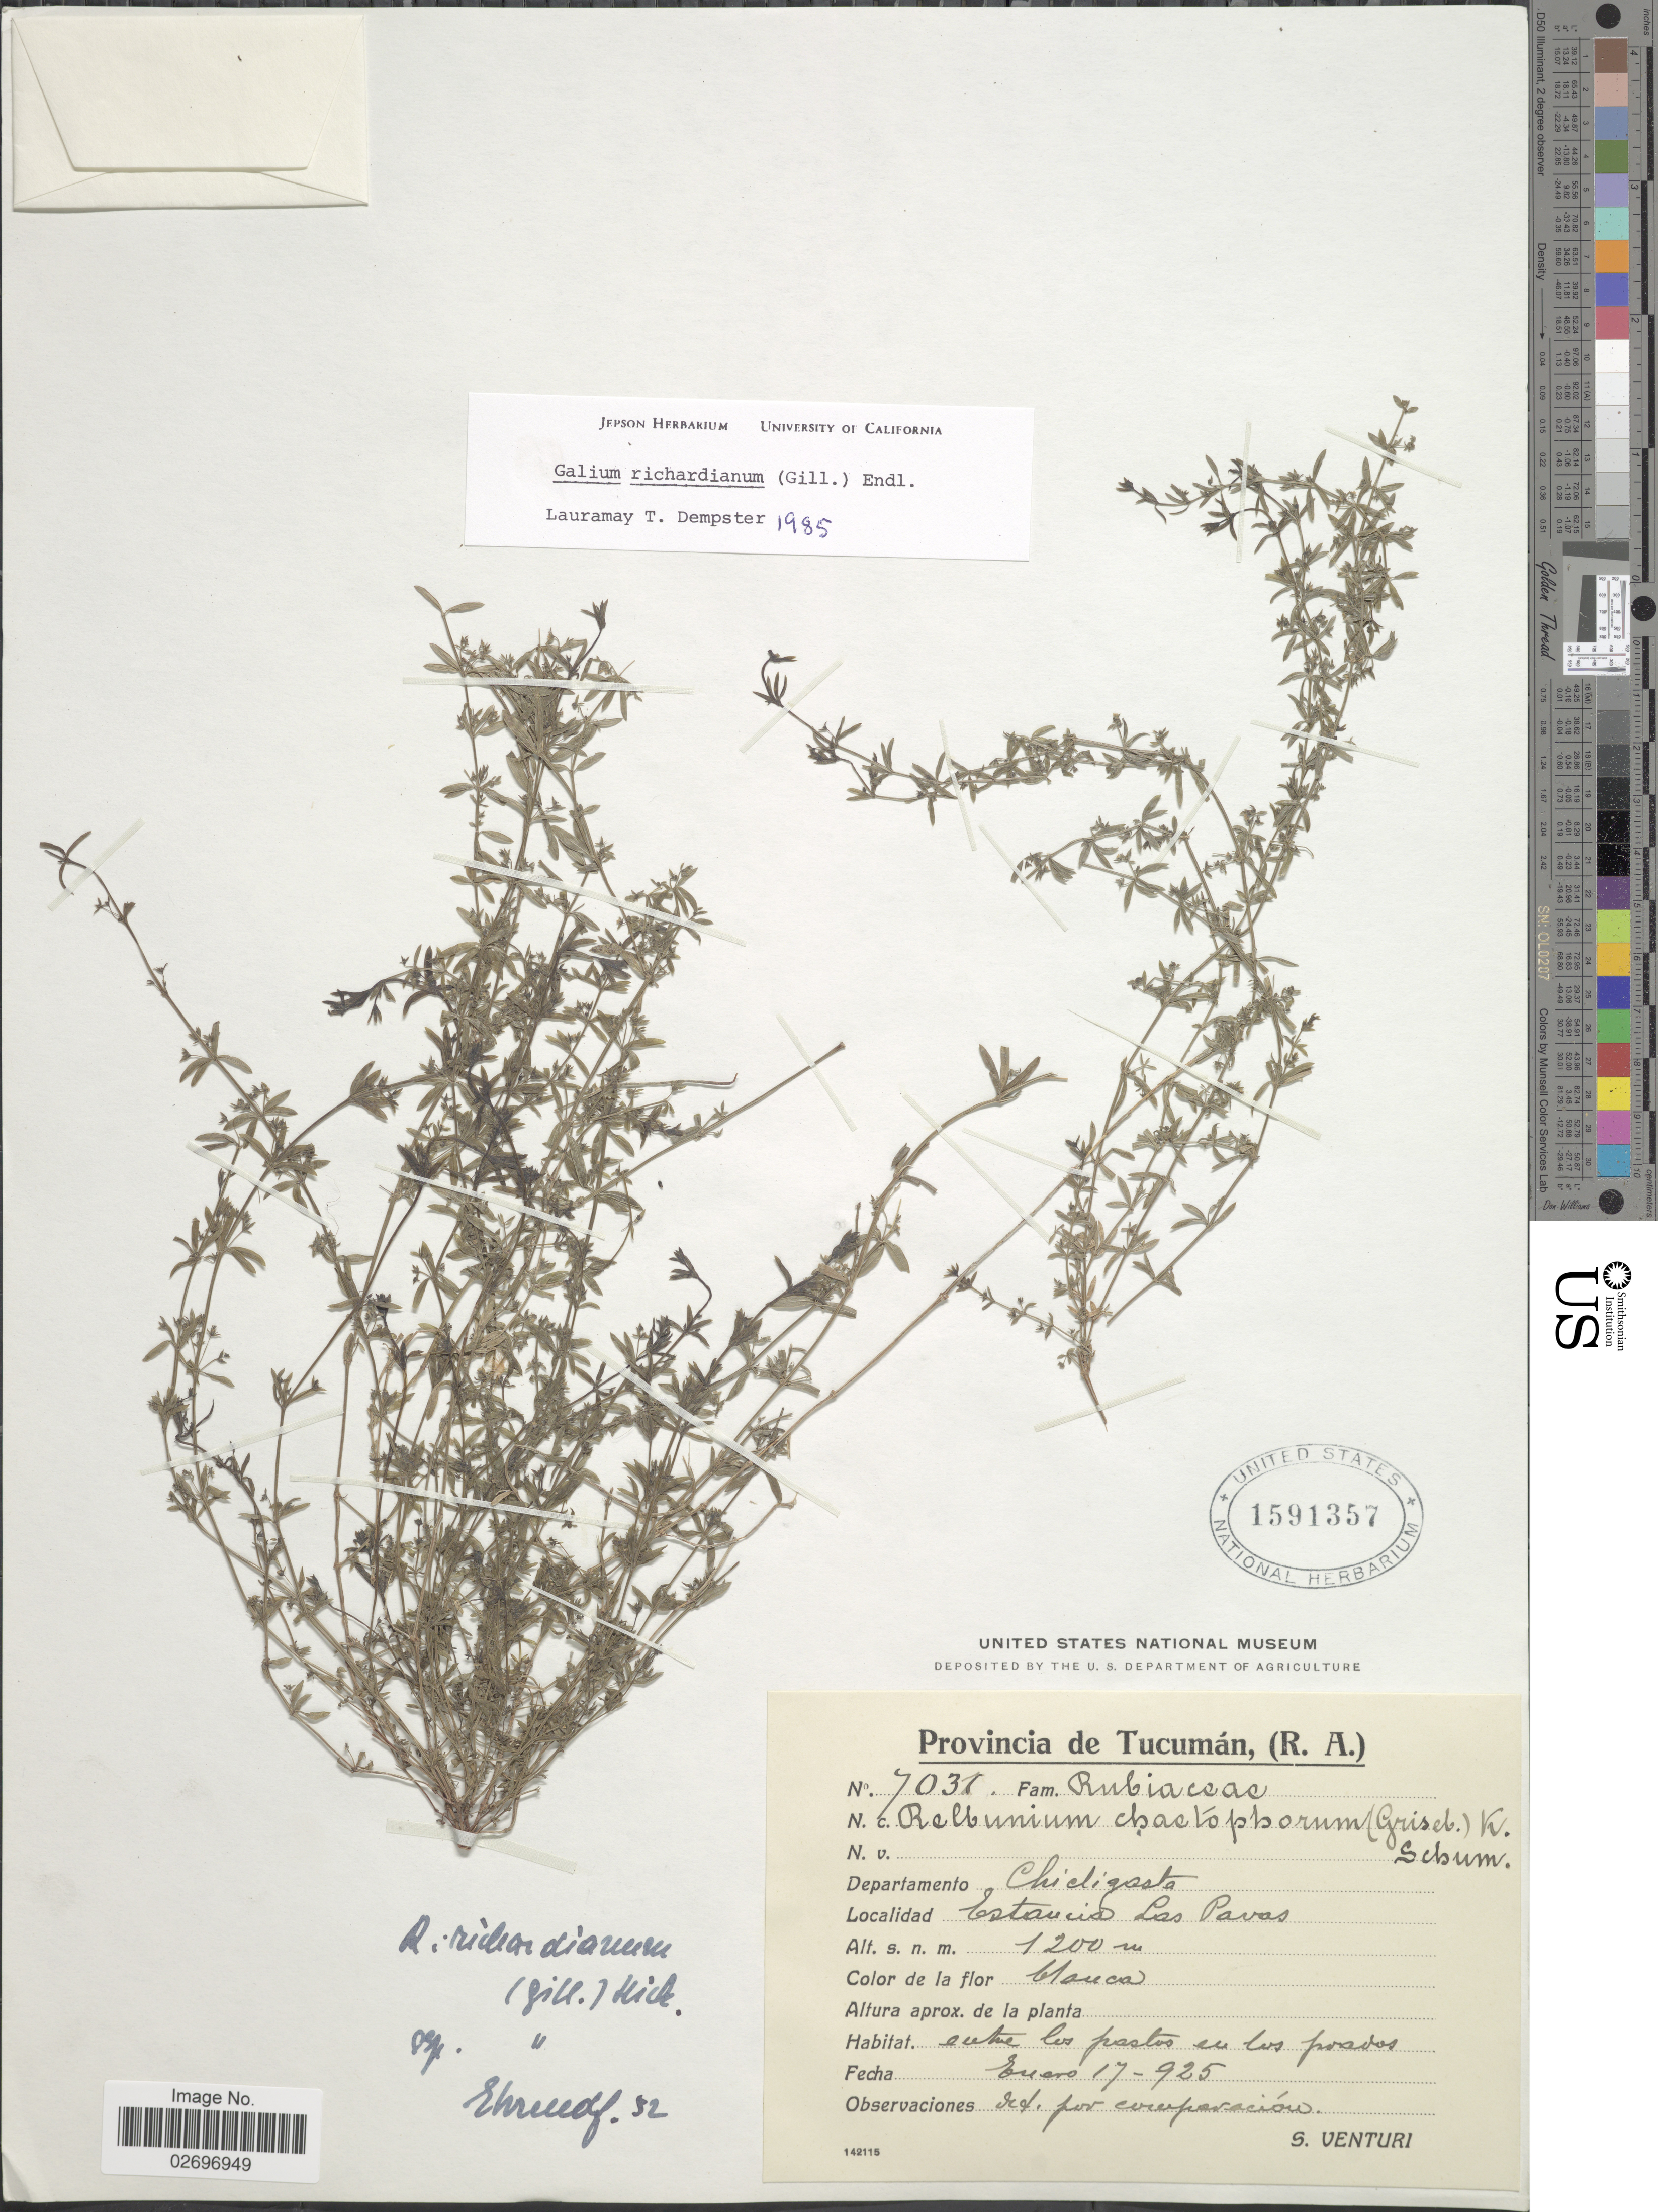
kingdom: Plantae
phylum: Tracheophyta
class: Magnoliopsida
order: Gentianales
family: Rubiaceae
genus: Galium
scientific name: Galium richardianum subsp. richardianum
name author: (Gillies ex Hook. & Arn.) Endl. ex Walp.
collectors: S. Venturi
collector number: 7031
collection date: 1925-01-17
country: Argentina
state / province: Tucuman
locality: Provincia de Tucuman, (R.A.), Departamento Chicligasta, Estancia Las Pavas, entre los pastos en los prados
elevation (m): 1200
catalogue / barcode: US 1591357